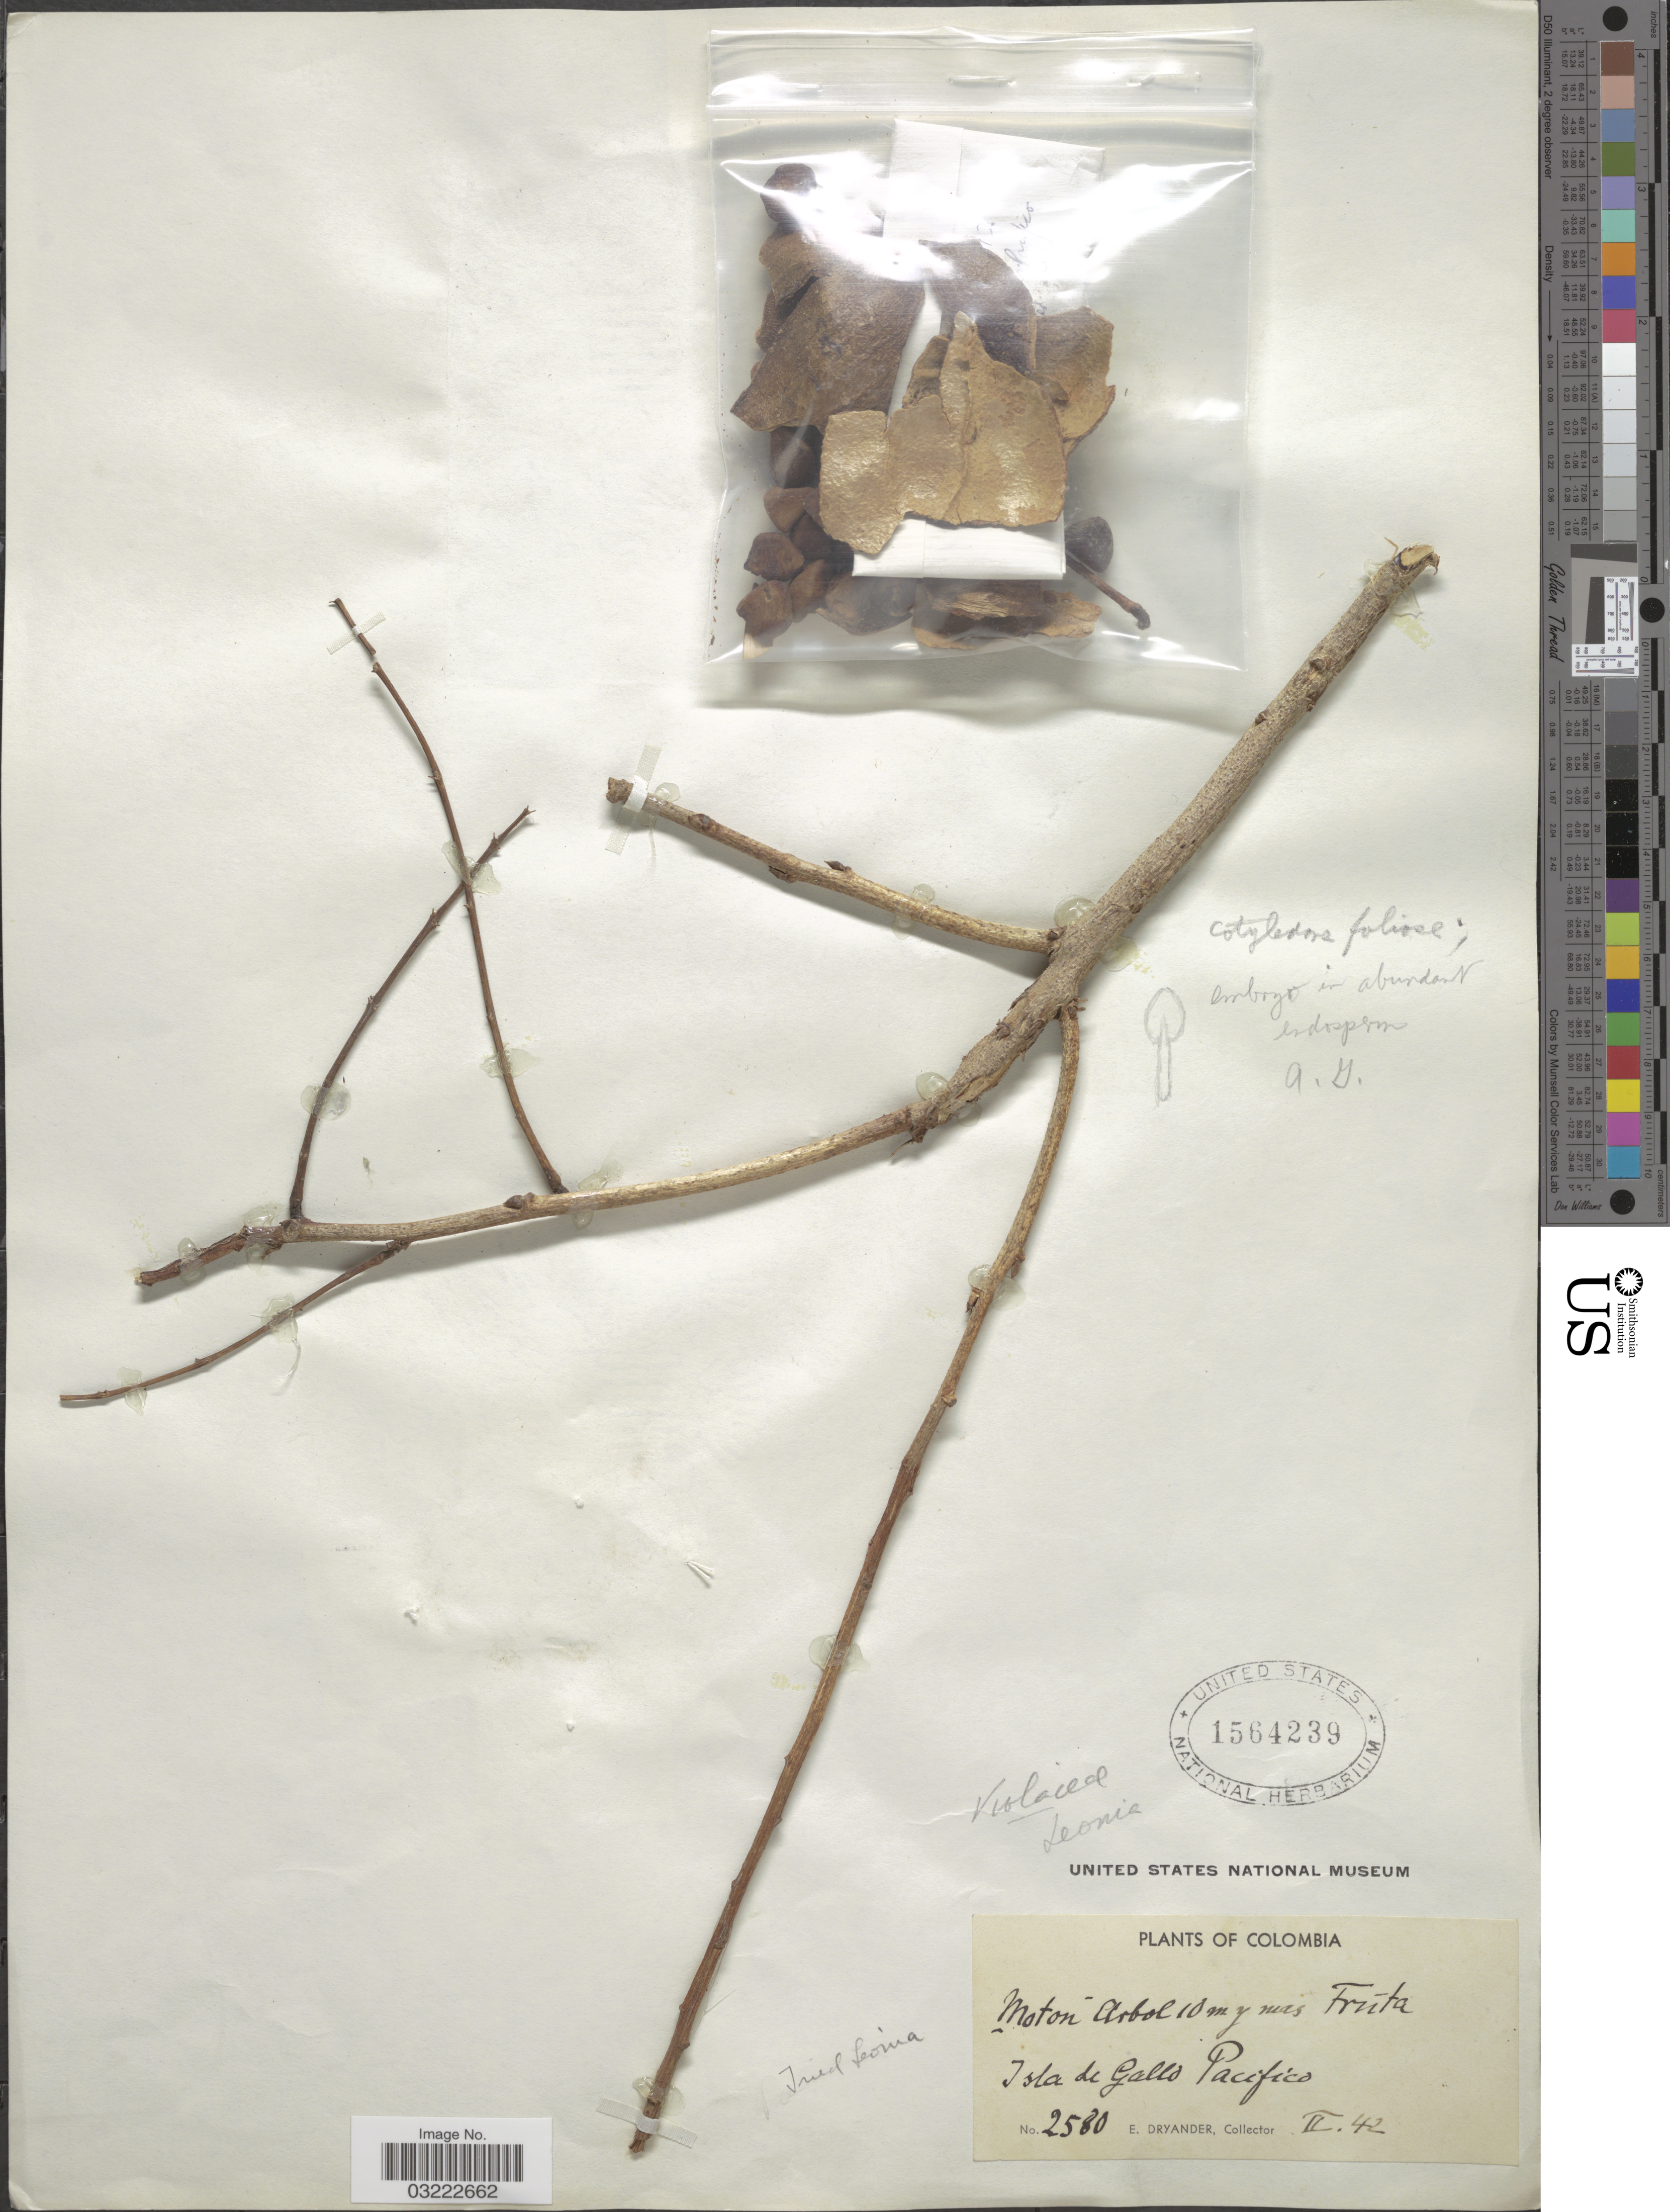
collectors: E. Dryander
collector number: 2580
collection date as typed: Transcribed d/m/y: /2/42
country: Colombia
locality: Isla de Gallo Pacifico.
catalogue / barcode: US 1564239